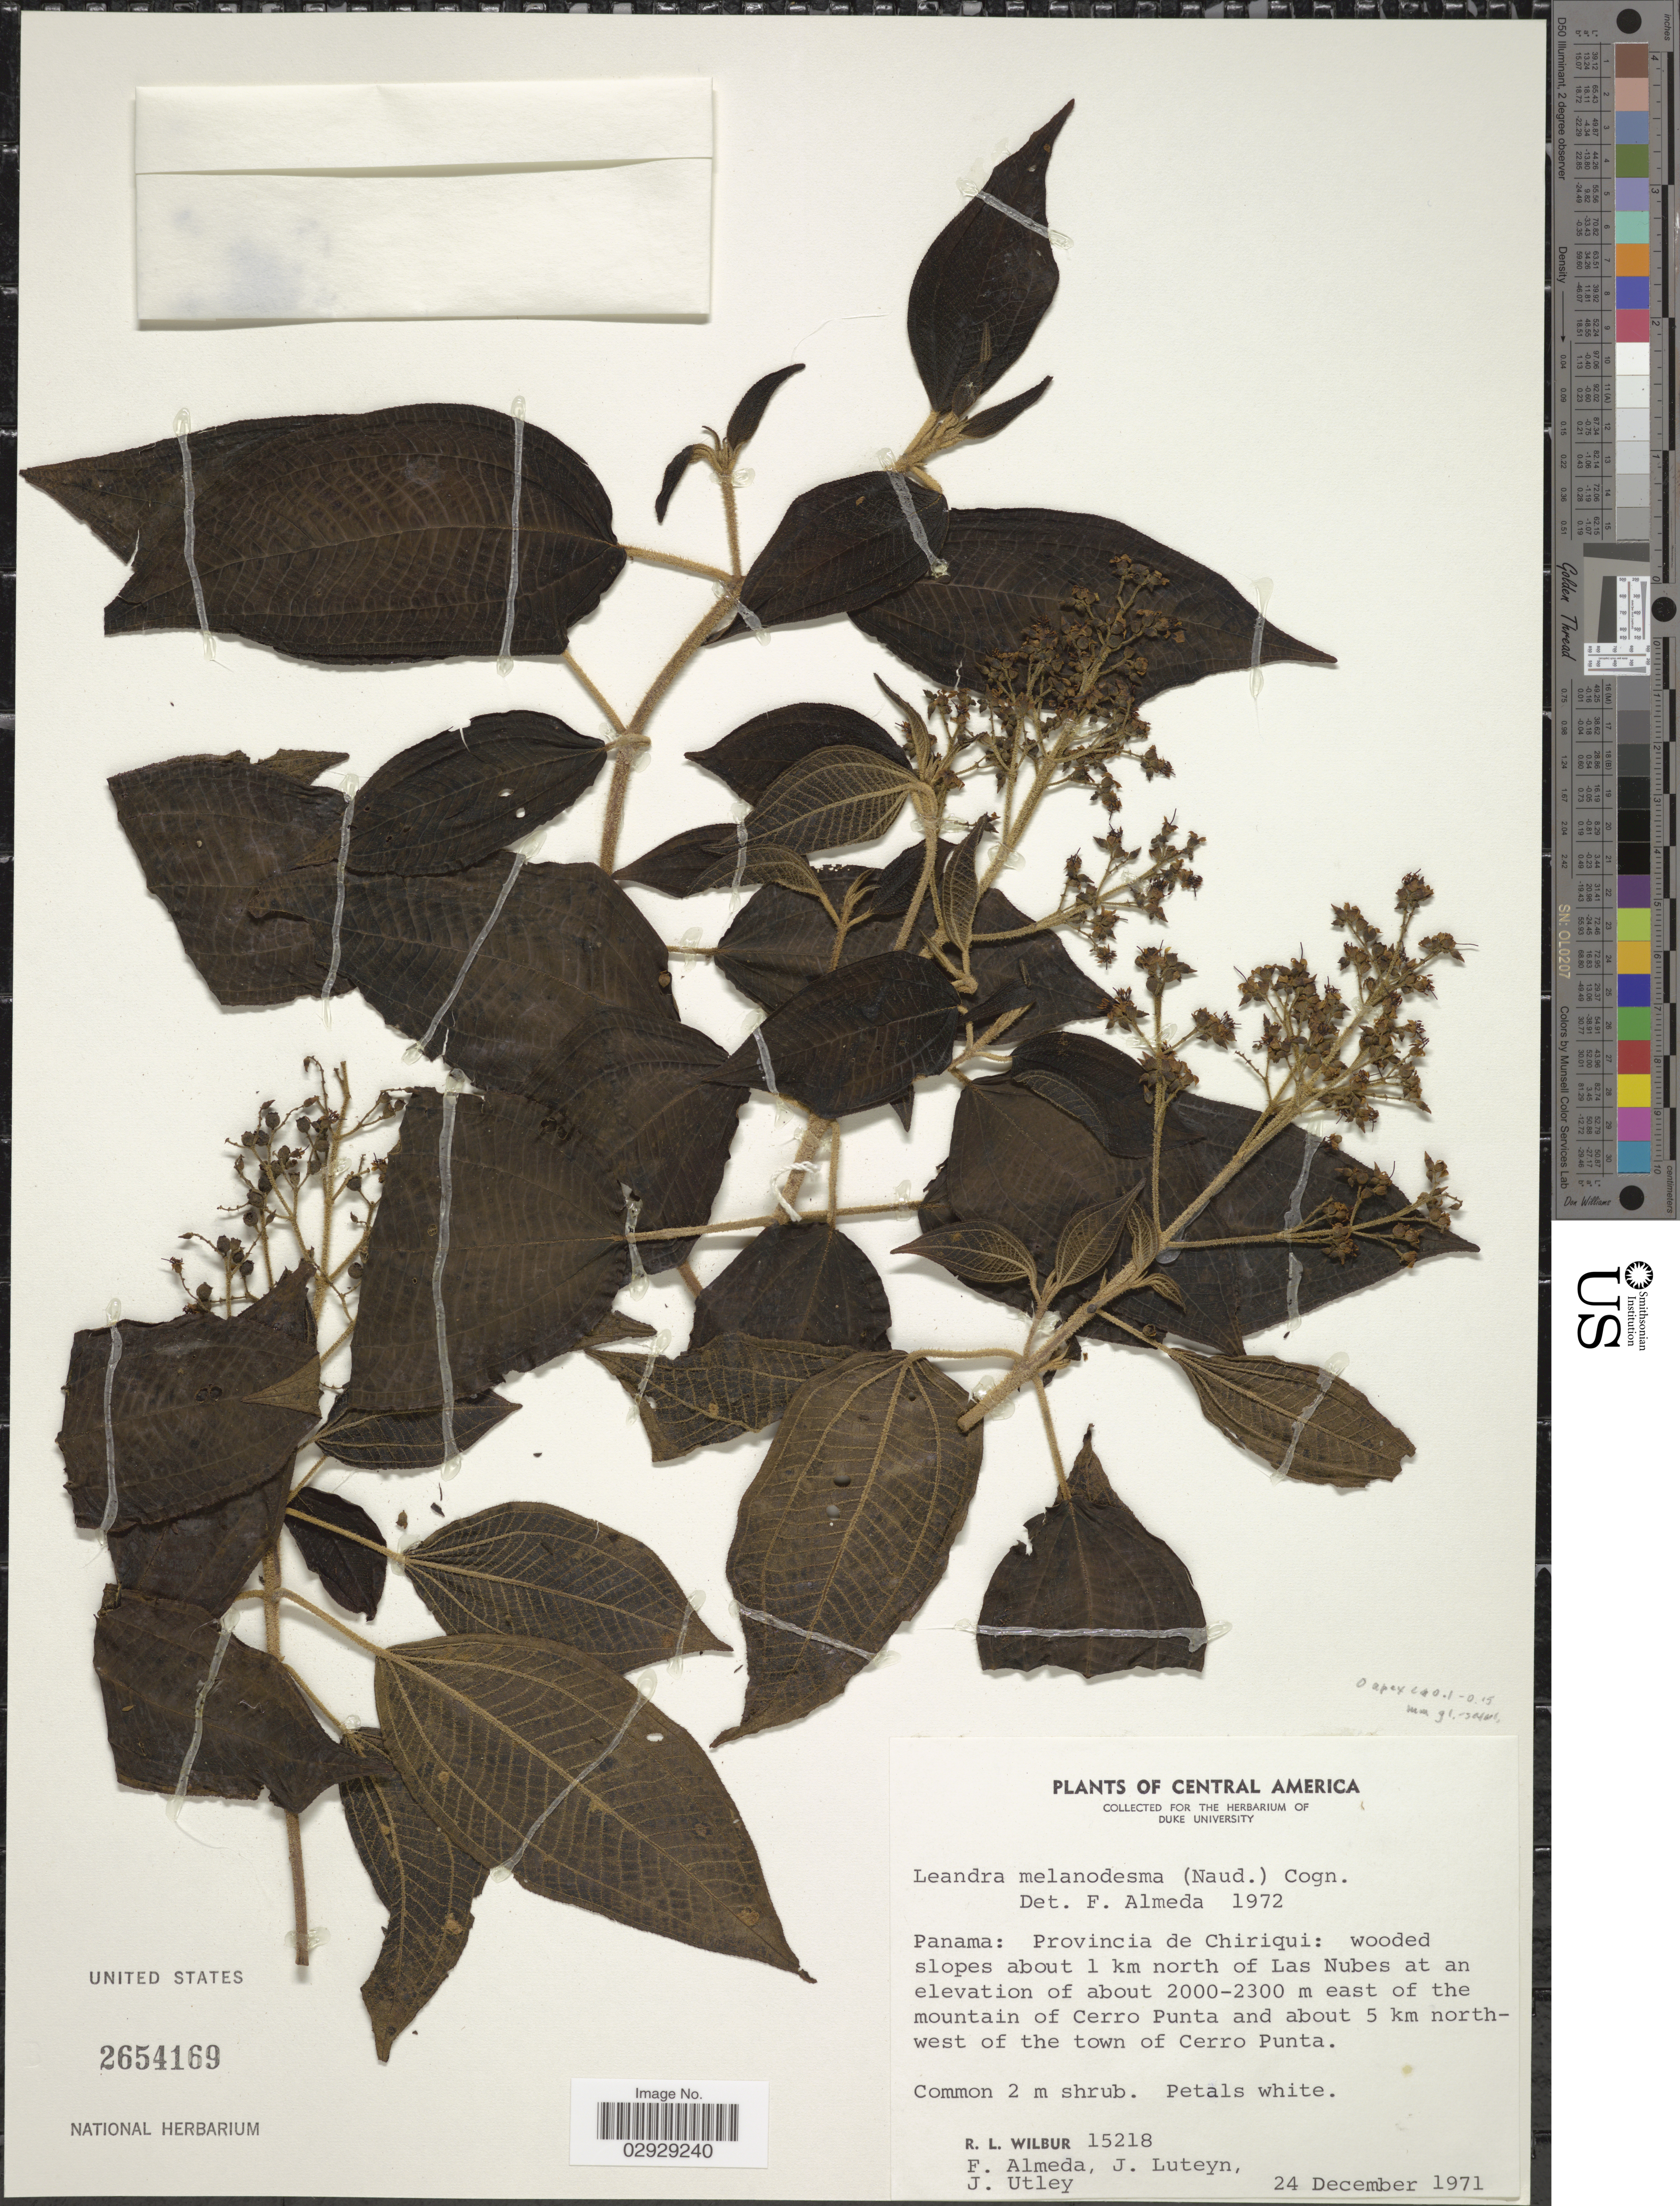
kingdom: Plantae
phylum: Tracheophyta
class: Magnoliopsida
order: Myrtales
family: Melastomataceae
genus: Leandra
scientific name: Leandra melanodesma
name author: (Naudin) Cogn.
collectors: R. L. Wilbur, F. Almeda, J. L. Luteyn & J. Utley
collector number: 15218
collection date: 1971-12-24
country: Panama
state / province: Chiriqui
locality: About 1 km north of Las Nubes. East of the mountain of Cerro Punta and about 5 km northwest of the town of Cerro Punta.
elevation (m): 2000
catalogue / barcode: US 2654169